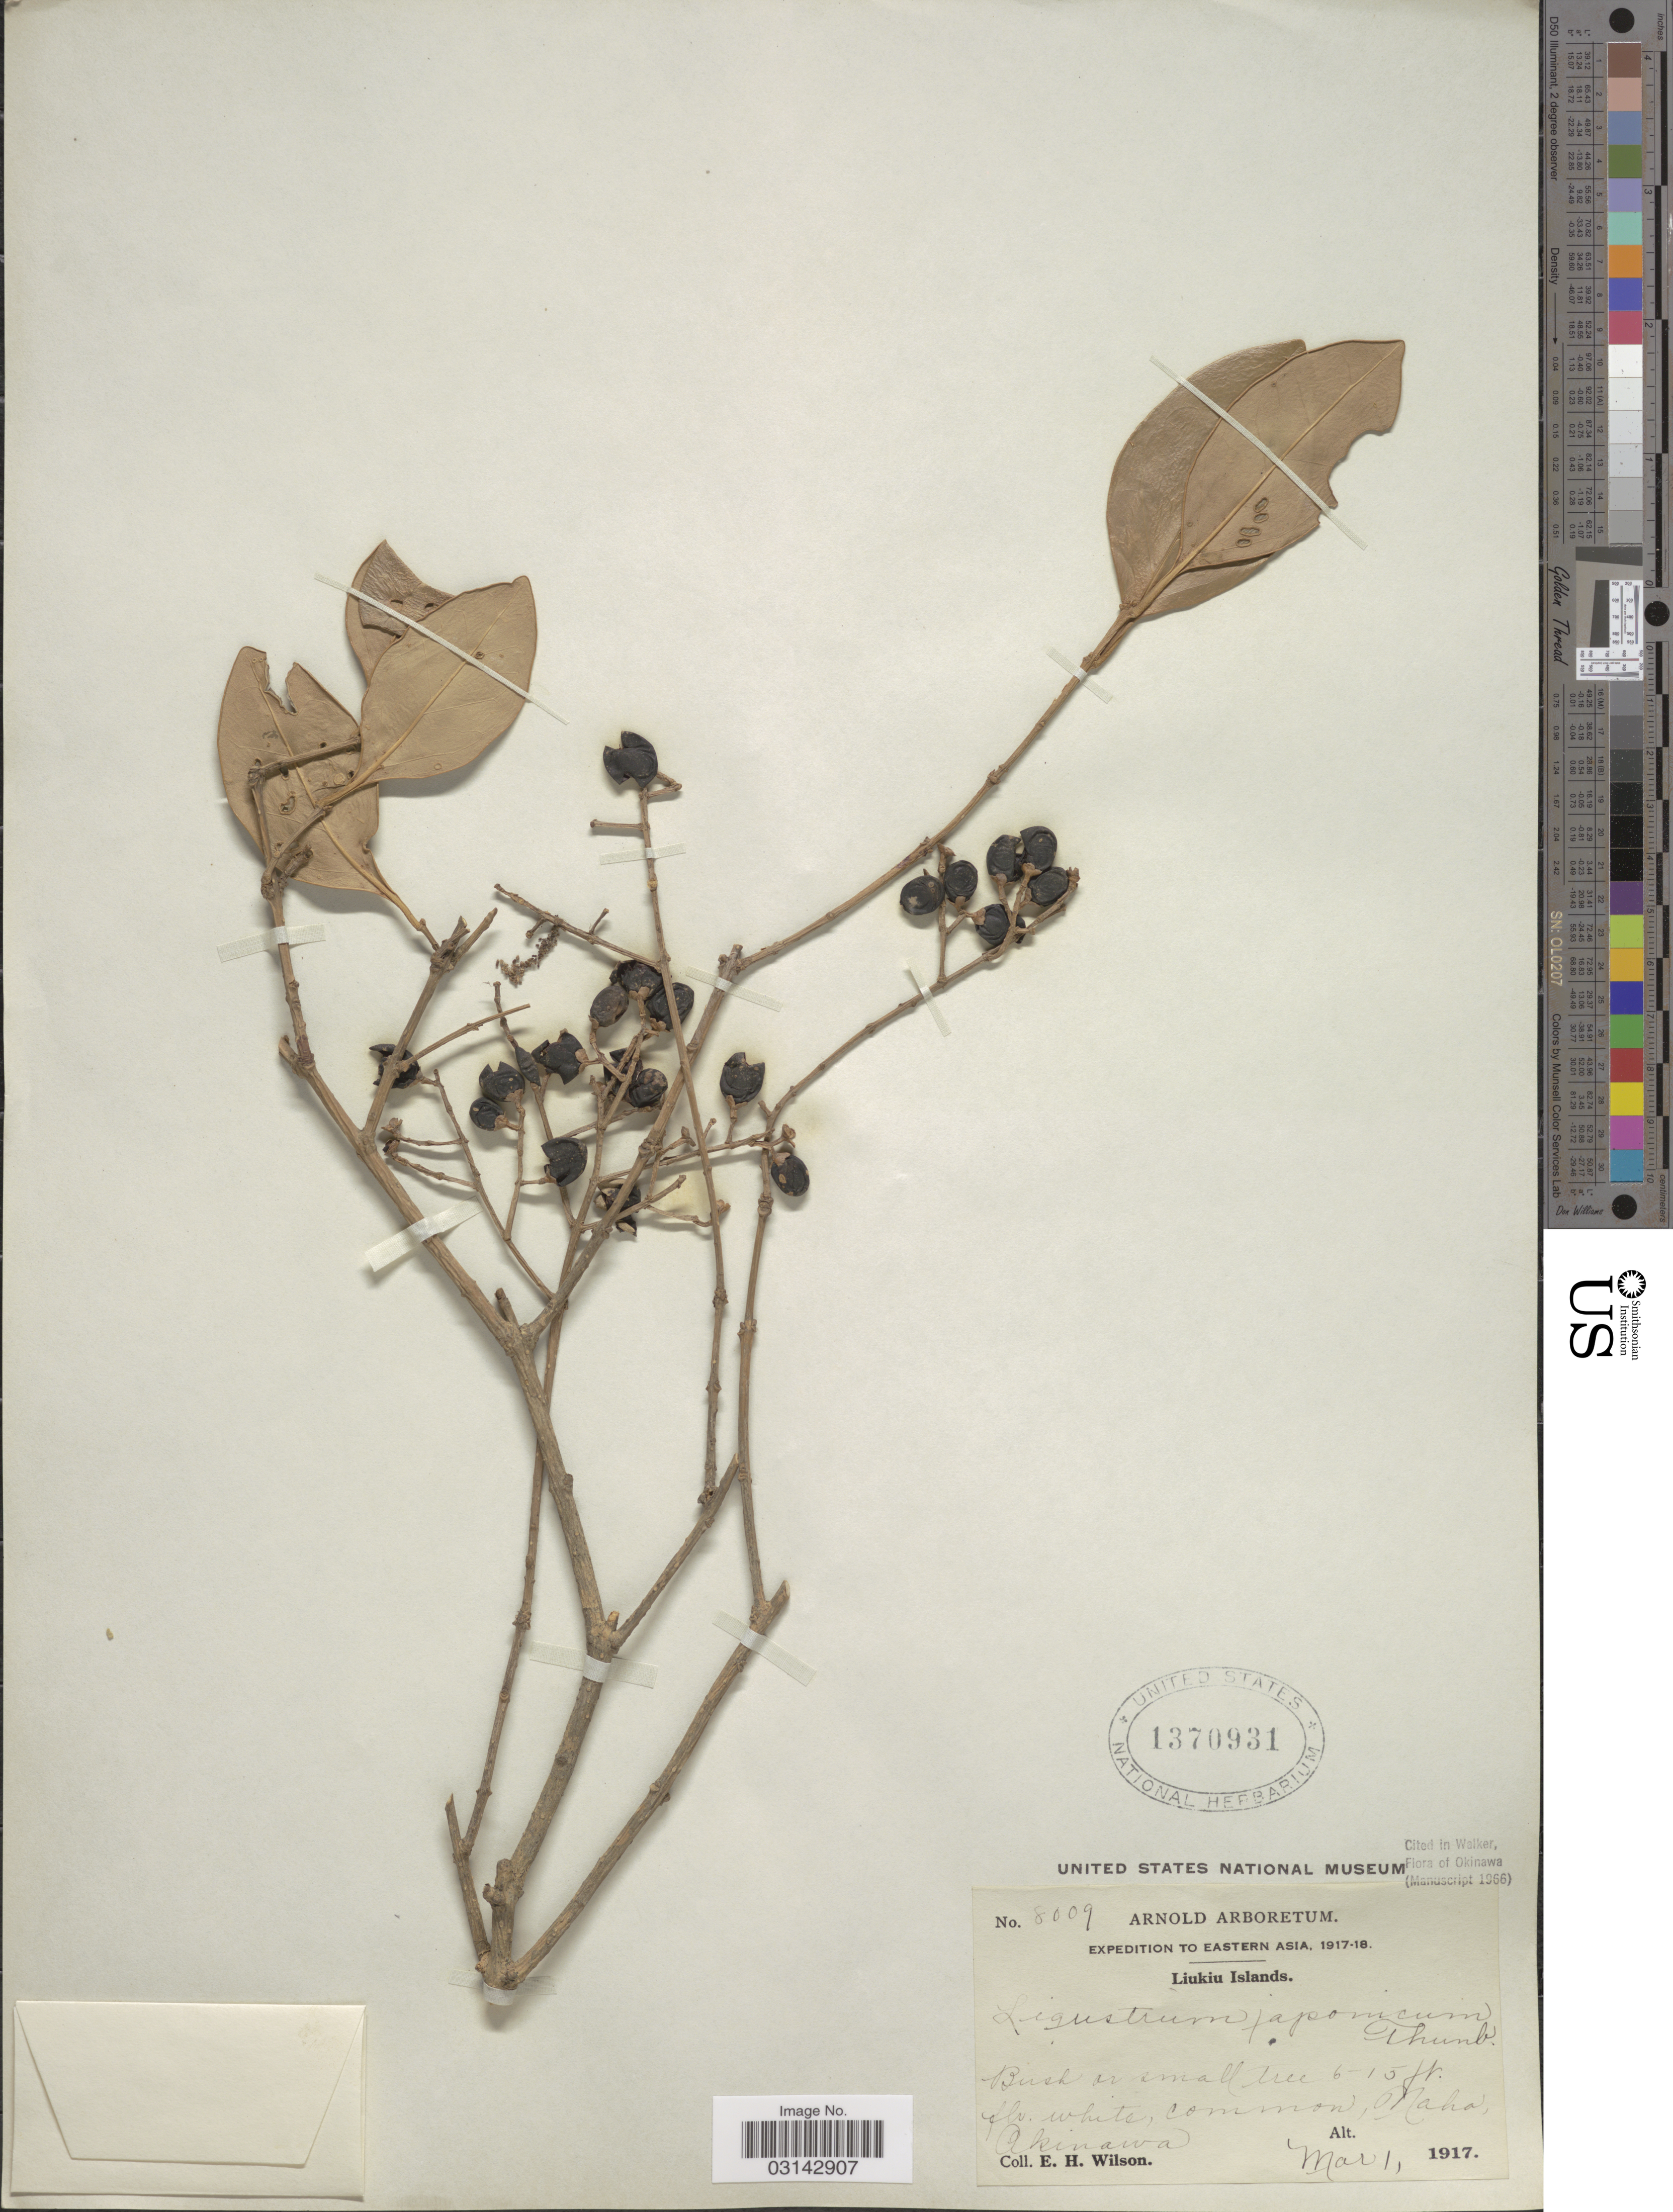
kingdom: Plantae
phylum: Tracheophyta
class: Magnoliopsida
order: Lamiales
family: Oleaceae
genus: Ligustrum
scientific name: Ligustrum japonicum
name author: Thunb.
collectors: E. Wilson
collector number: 8009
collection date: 1917-03-01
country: Japan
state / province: Okinawa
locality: Liukiu Islands. Naha.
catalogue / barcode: US 1370931